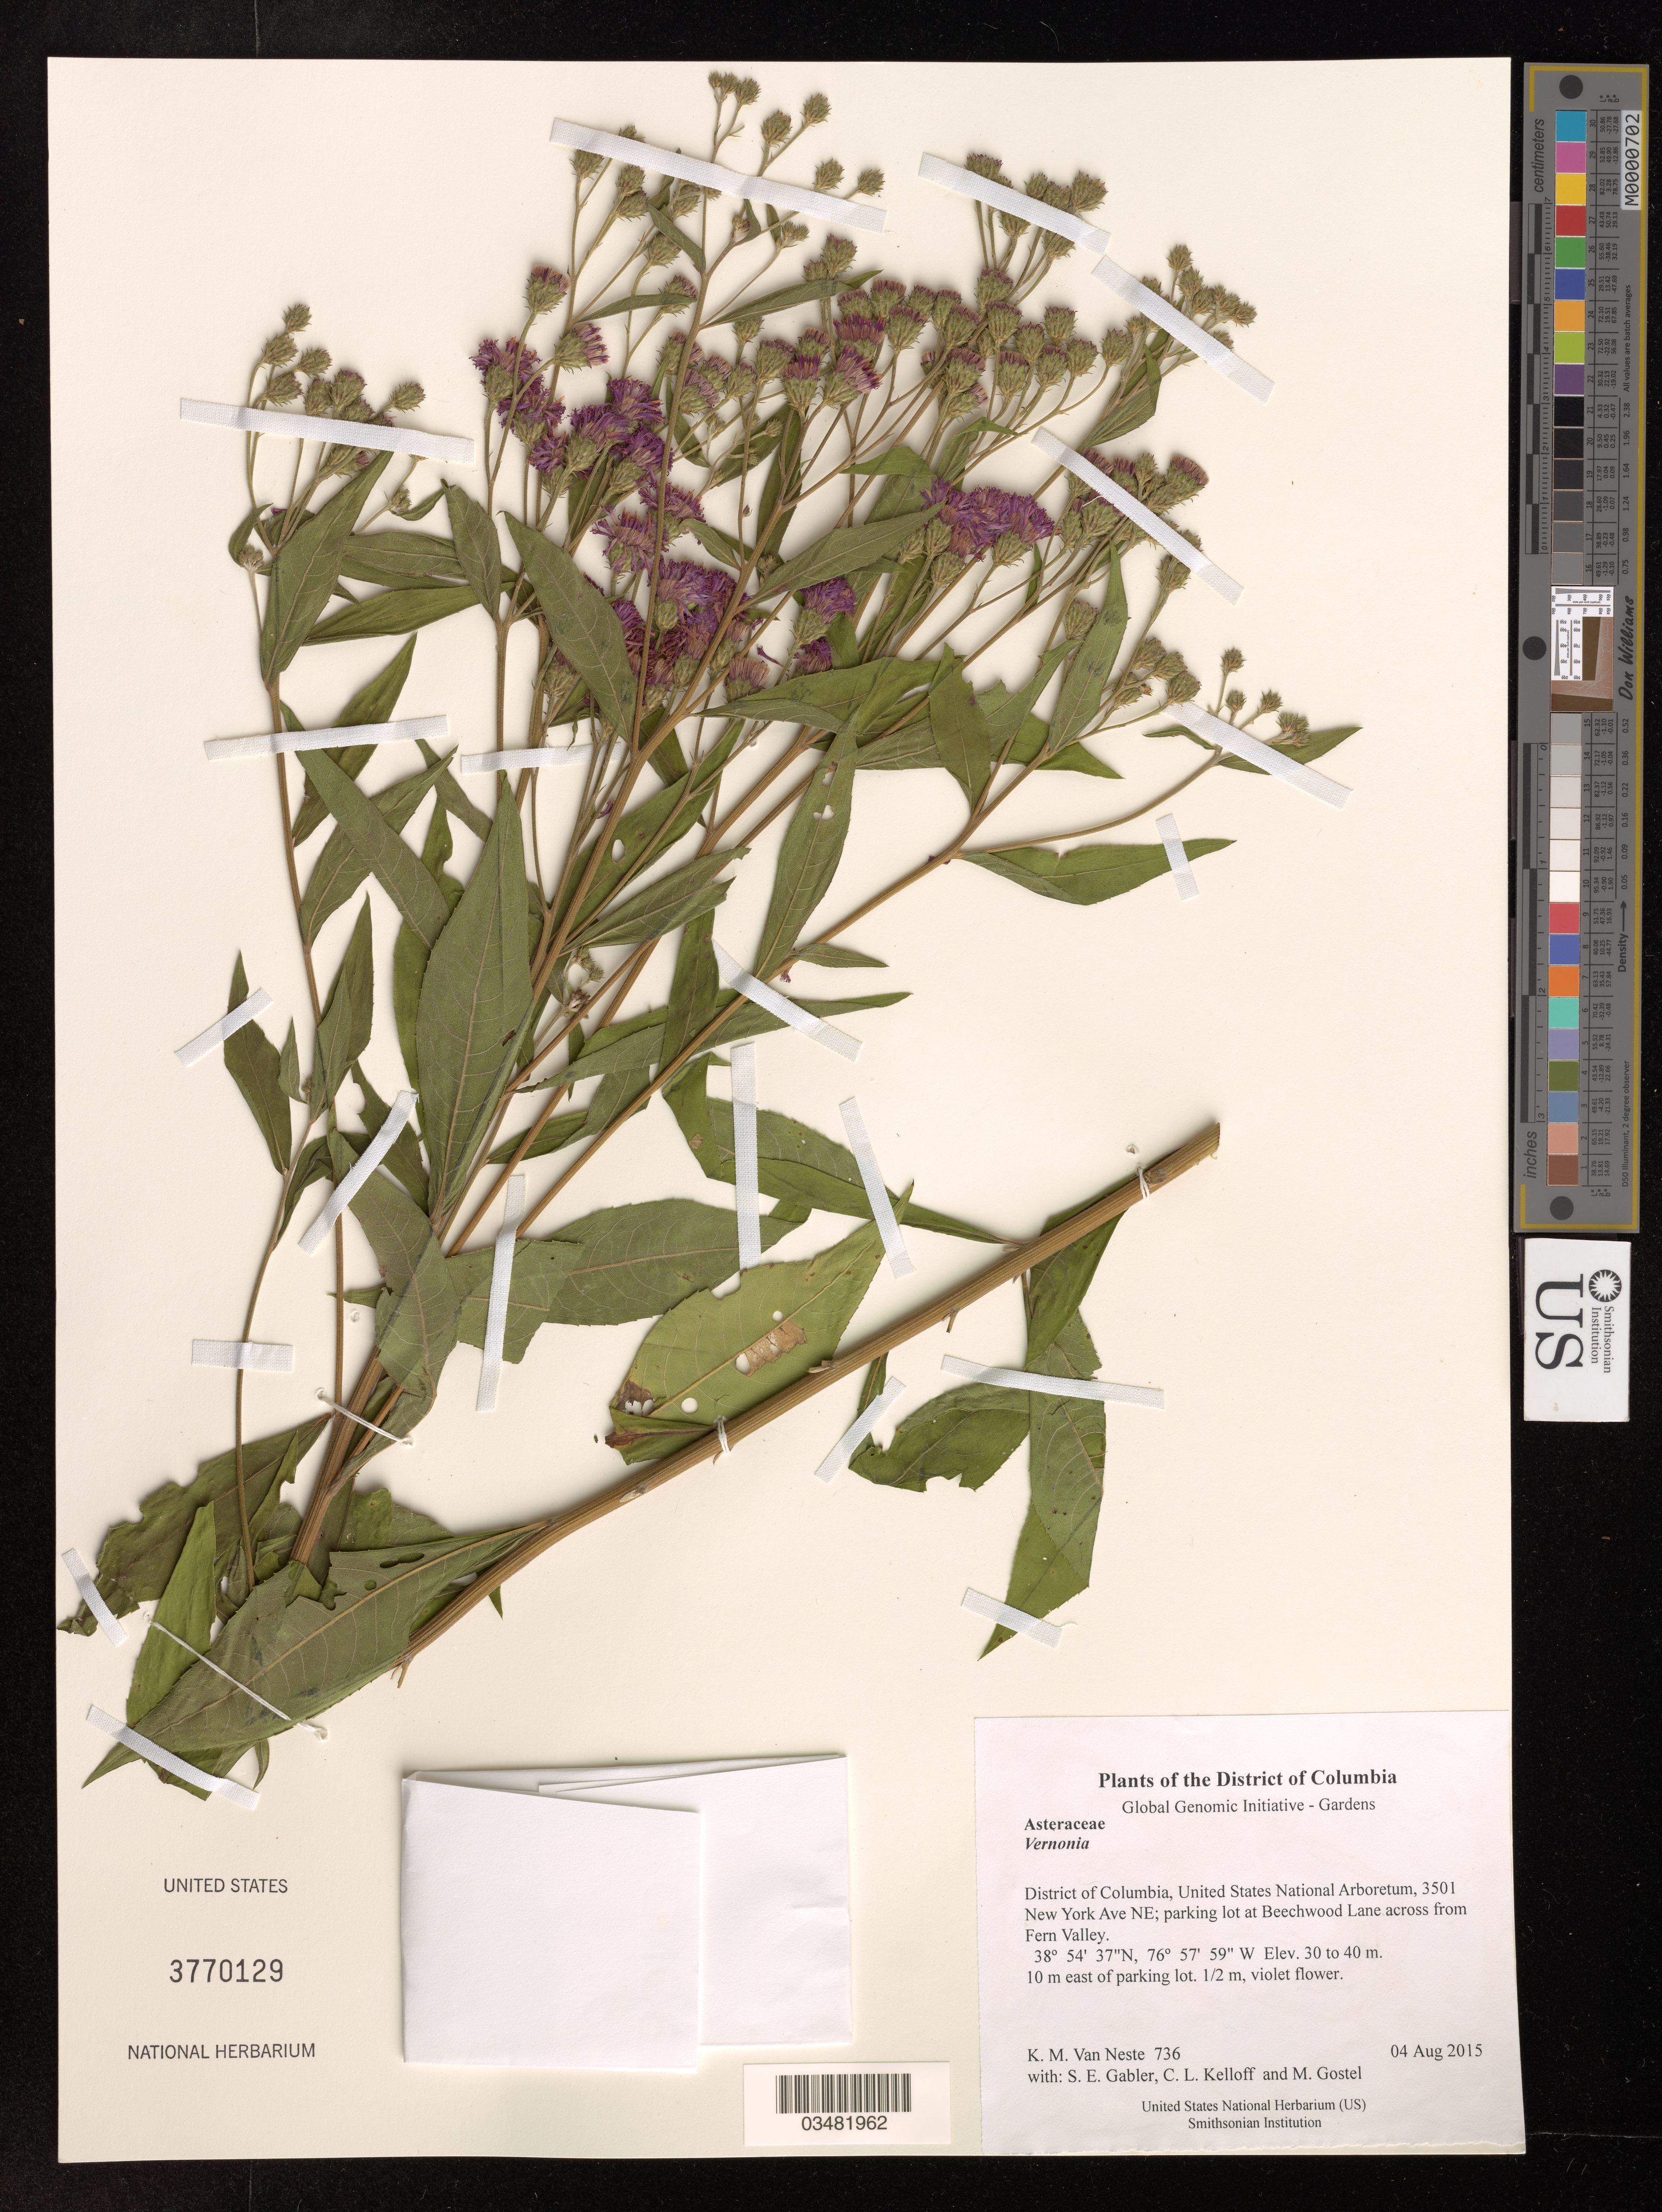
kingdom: Plantae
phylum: Tracheophyta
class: Magnoliopsida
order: Asterales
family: Asteraceae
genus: Vernonia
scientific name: Vernonia sp.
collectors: K. M. Van Neste, S. E. Gabler, C. L. Kelloff & M. R. Gostel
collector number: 736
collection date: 2015-08-04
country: United States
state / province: District of Columbia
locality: United States National Arboretum, 3501 New York Ave NE; parking lot at Beechwood Lane across from Fern Valley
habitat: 10 m east of parking lot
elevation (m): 30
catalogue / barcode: US 3770129